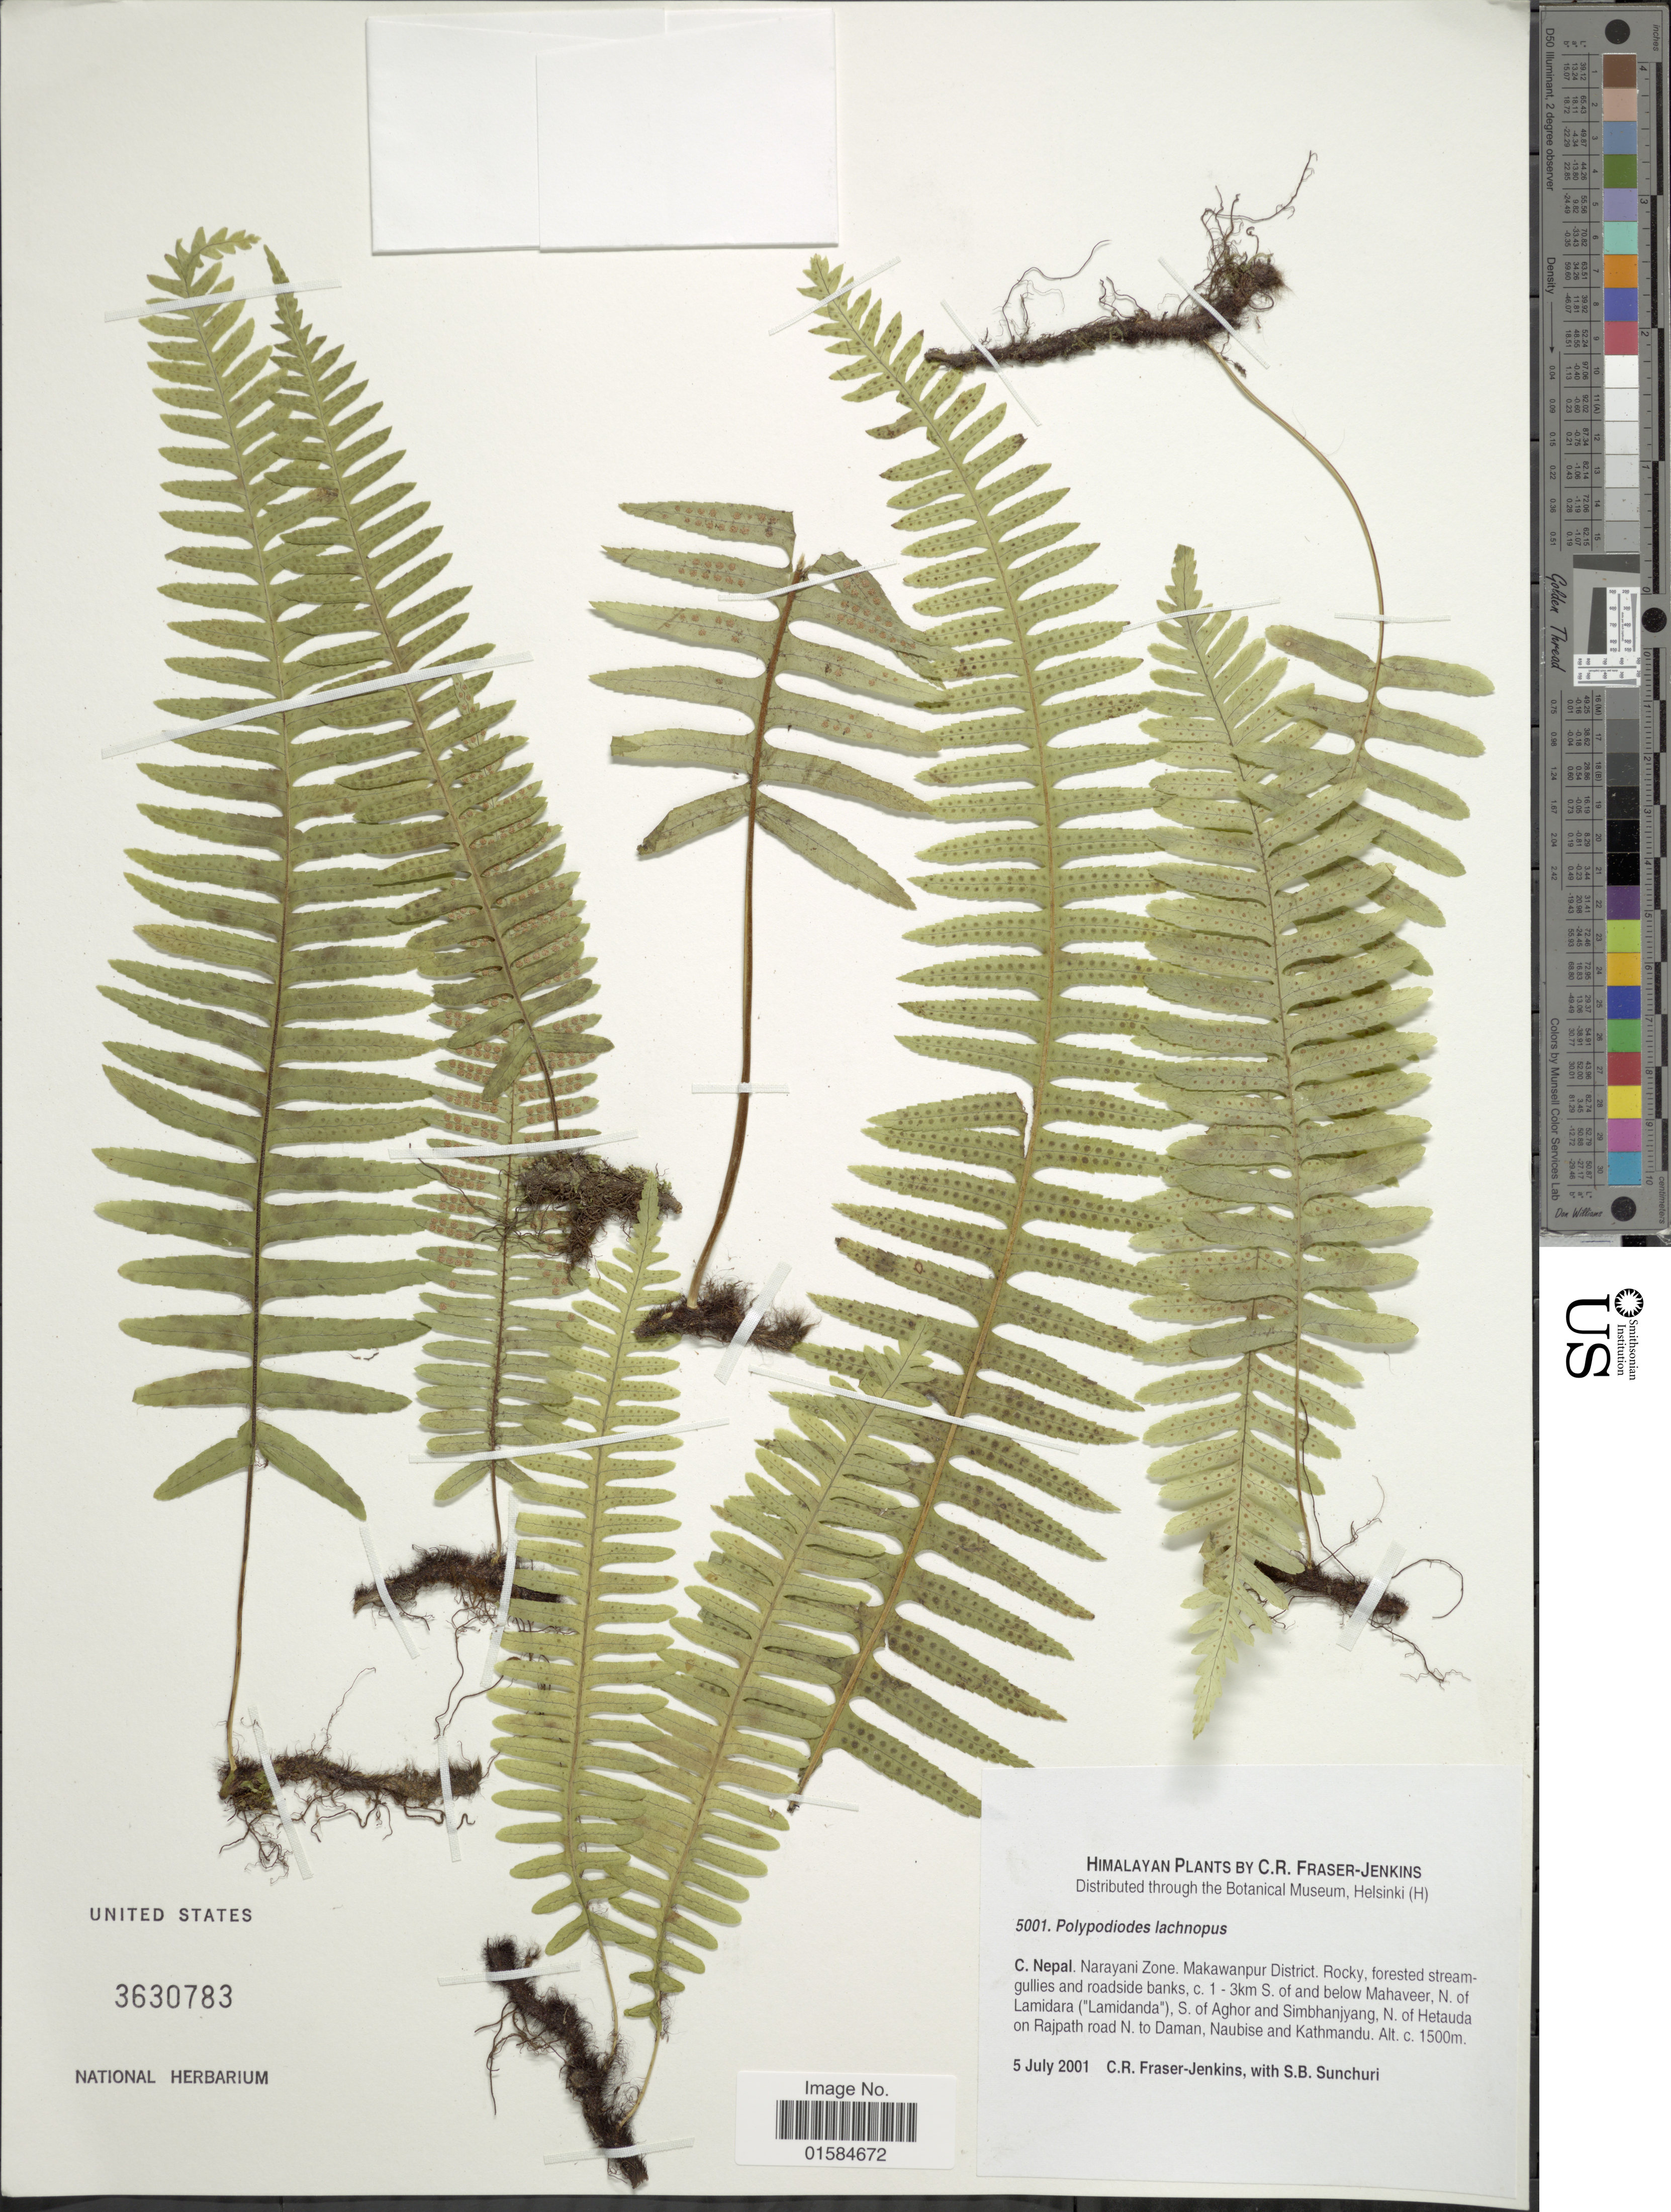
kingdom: Plantae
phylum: Tracheophyta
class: Polypodiopsida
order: Polypodiales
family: Polypodiaceae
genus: Goniophlebium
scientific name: Goniophlebium lachnopus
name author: (Wall. ex Hook.) J. Sm.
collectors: C. R. Fraser-Jenkins & S. Sunchuri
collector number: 5001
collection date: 2001-07-05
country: Nepal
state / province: Narayani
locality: Himalaya, C. Nepal, Naranyani Zone, Makawanpur District, c. 1-3 km S. of and below Mahaveer, N of Lamidara (Lamidanda), S of Aghor and Simbhanjyamg, N of Hetauda on Rajpath road N to Daman, Naubise and Kathmandu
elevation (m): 1500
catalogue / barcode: US 3630783